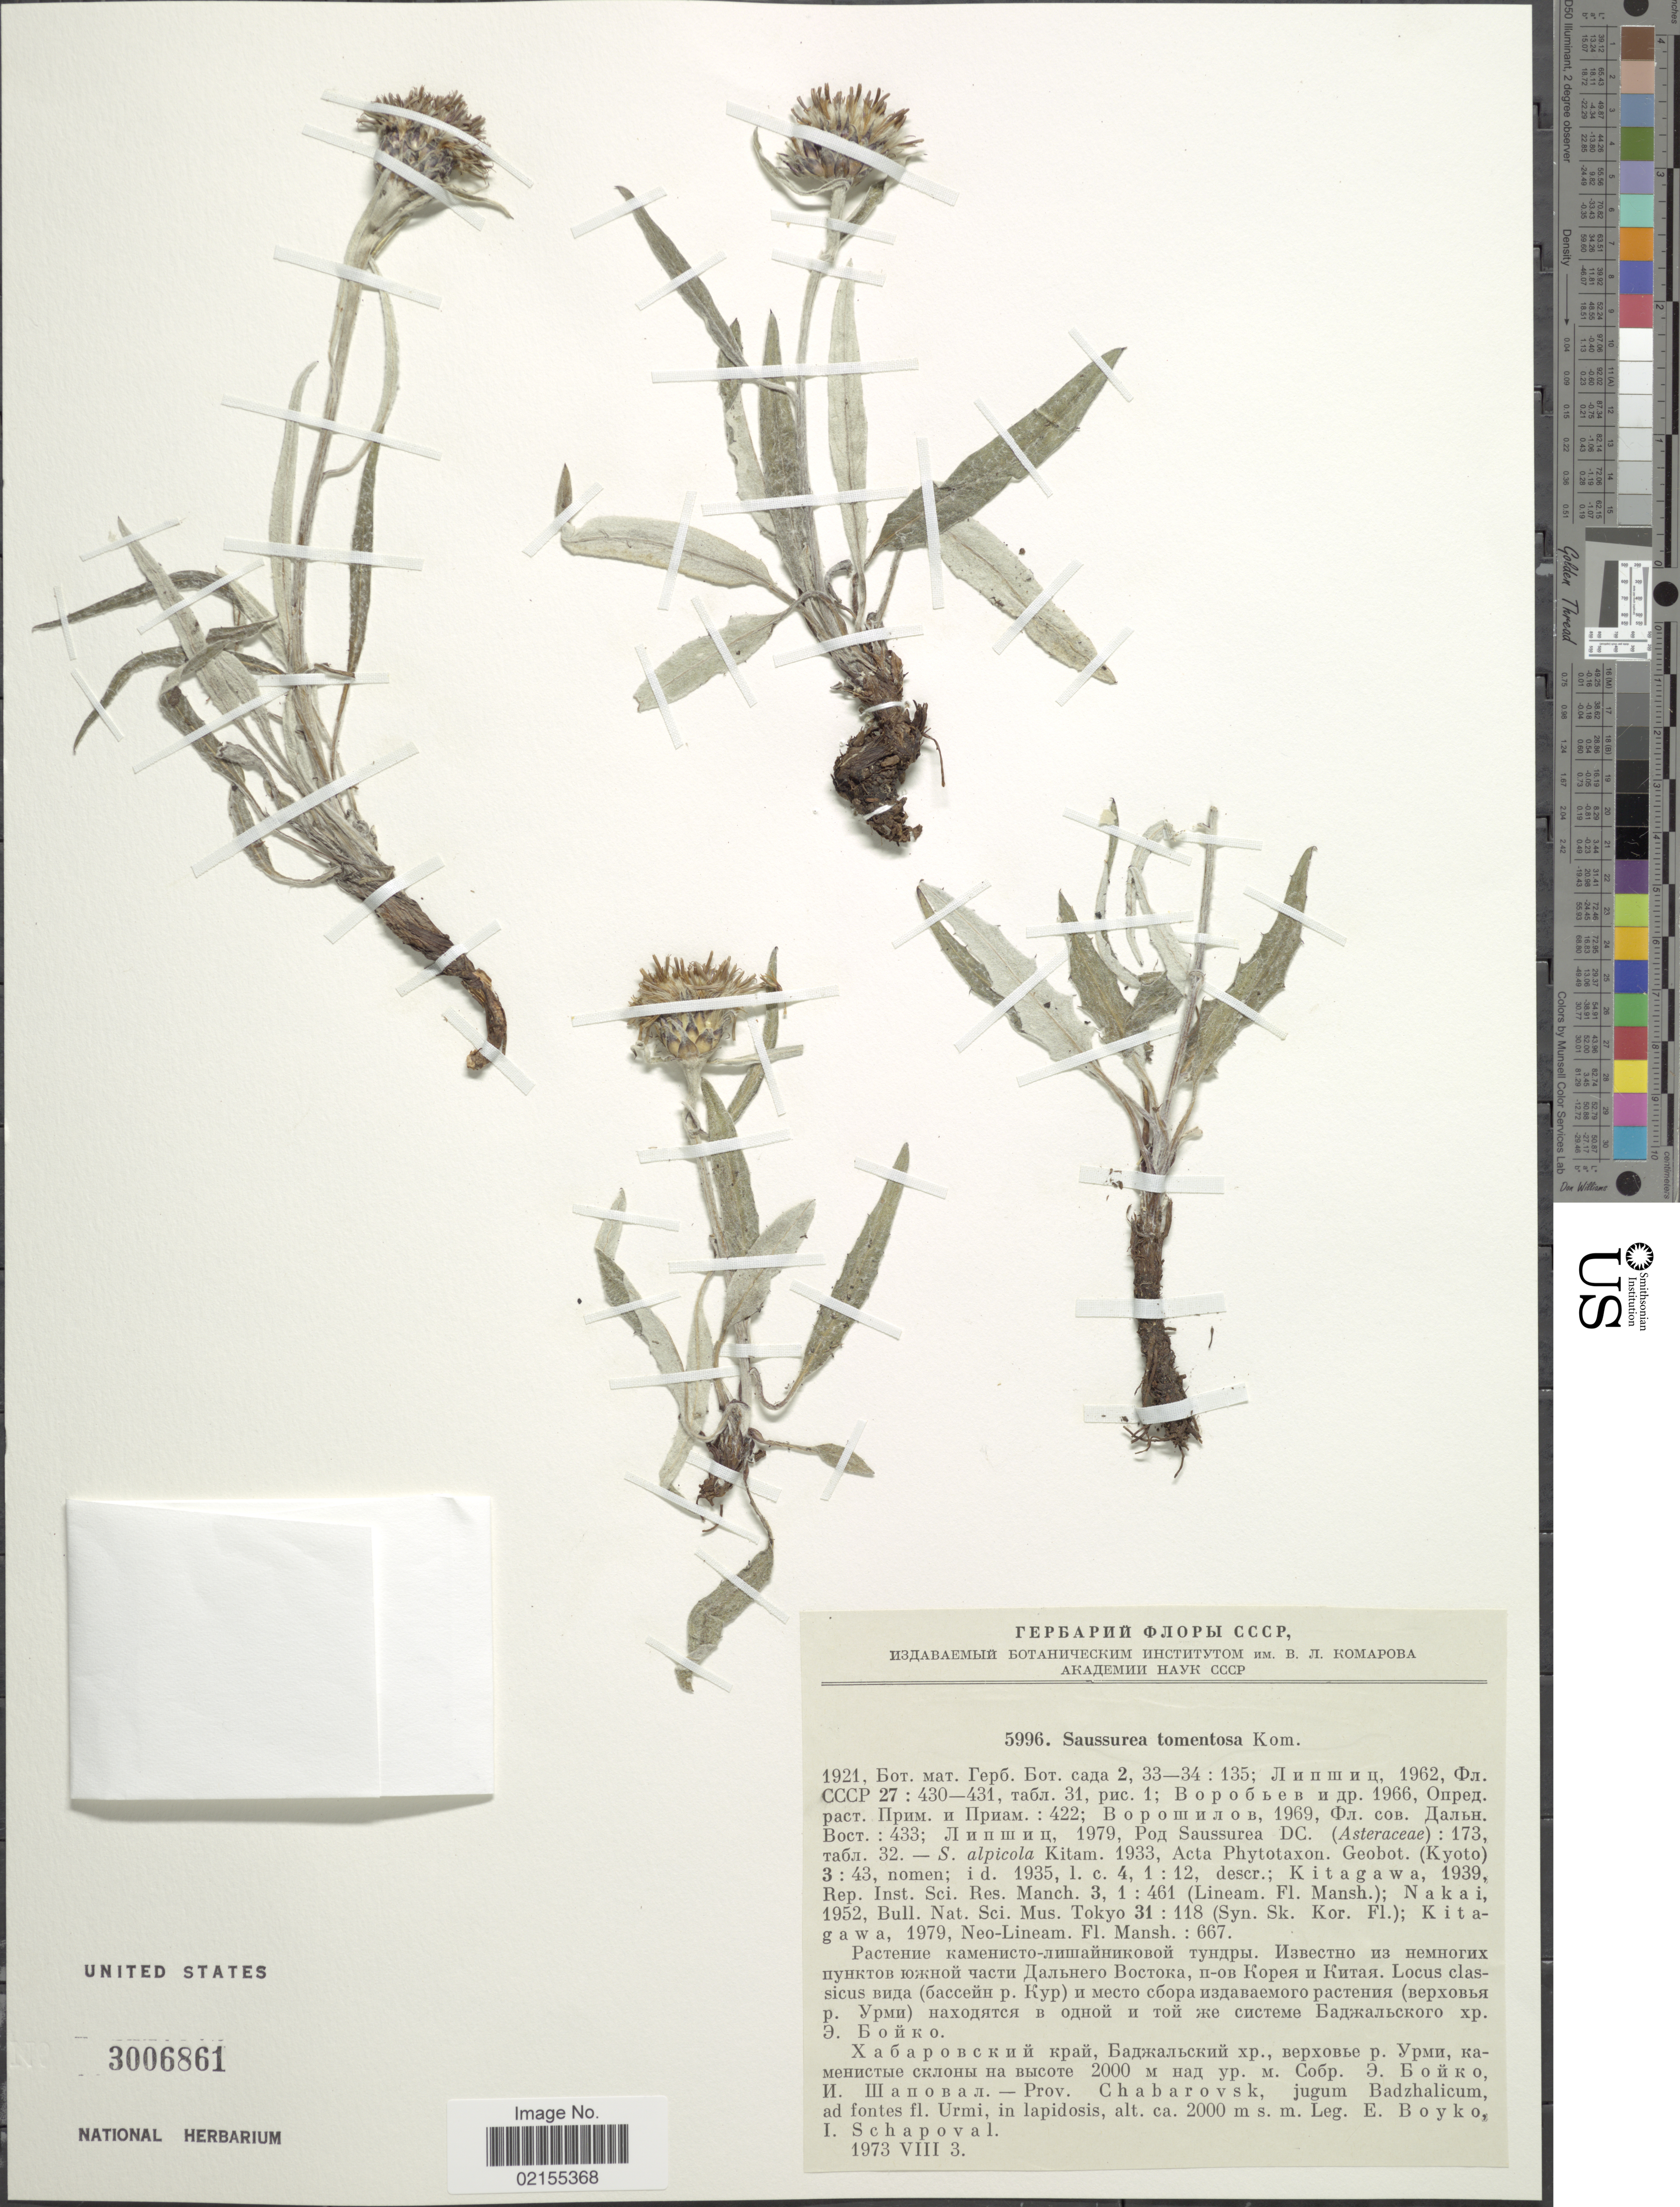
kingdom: Plantae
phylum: Tracheophyta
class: Magnoliopsida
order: Asterales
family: Asteraceae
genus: Saussurea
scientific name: Saussurea tormentosa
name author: Kom.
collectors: E. Boyko & I. Schapoval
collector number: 5996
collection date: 1973-08-03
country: Russian Federation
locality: Chabarovsk, jugum Badzhalicum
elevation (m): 2000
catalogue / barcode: US 3006861